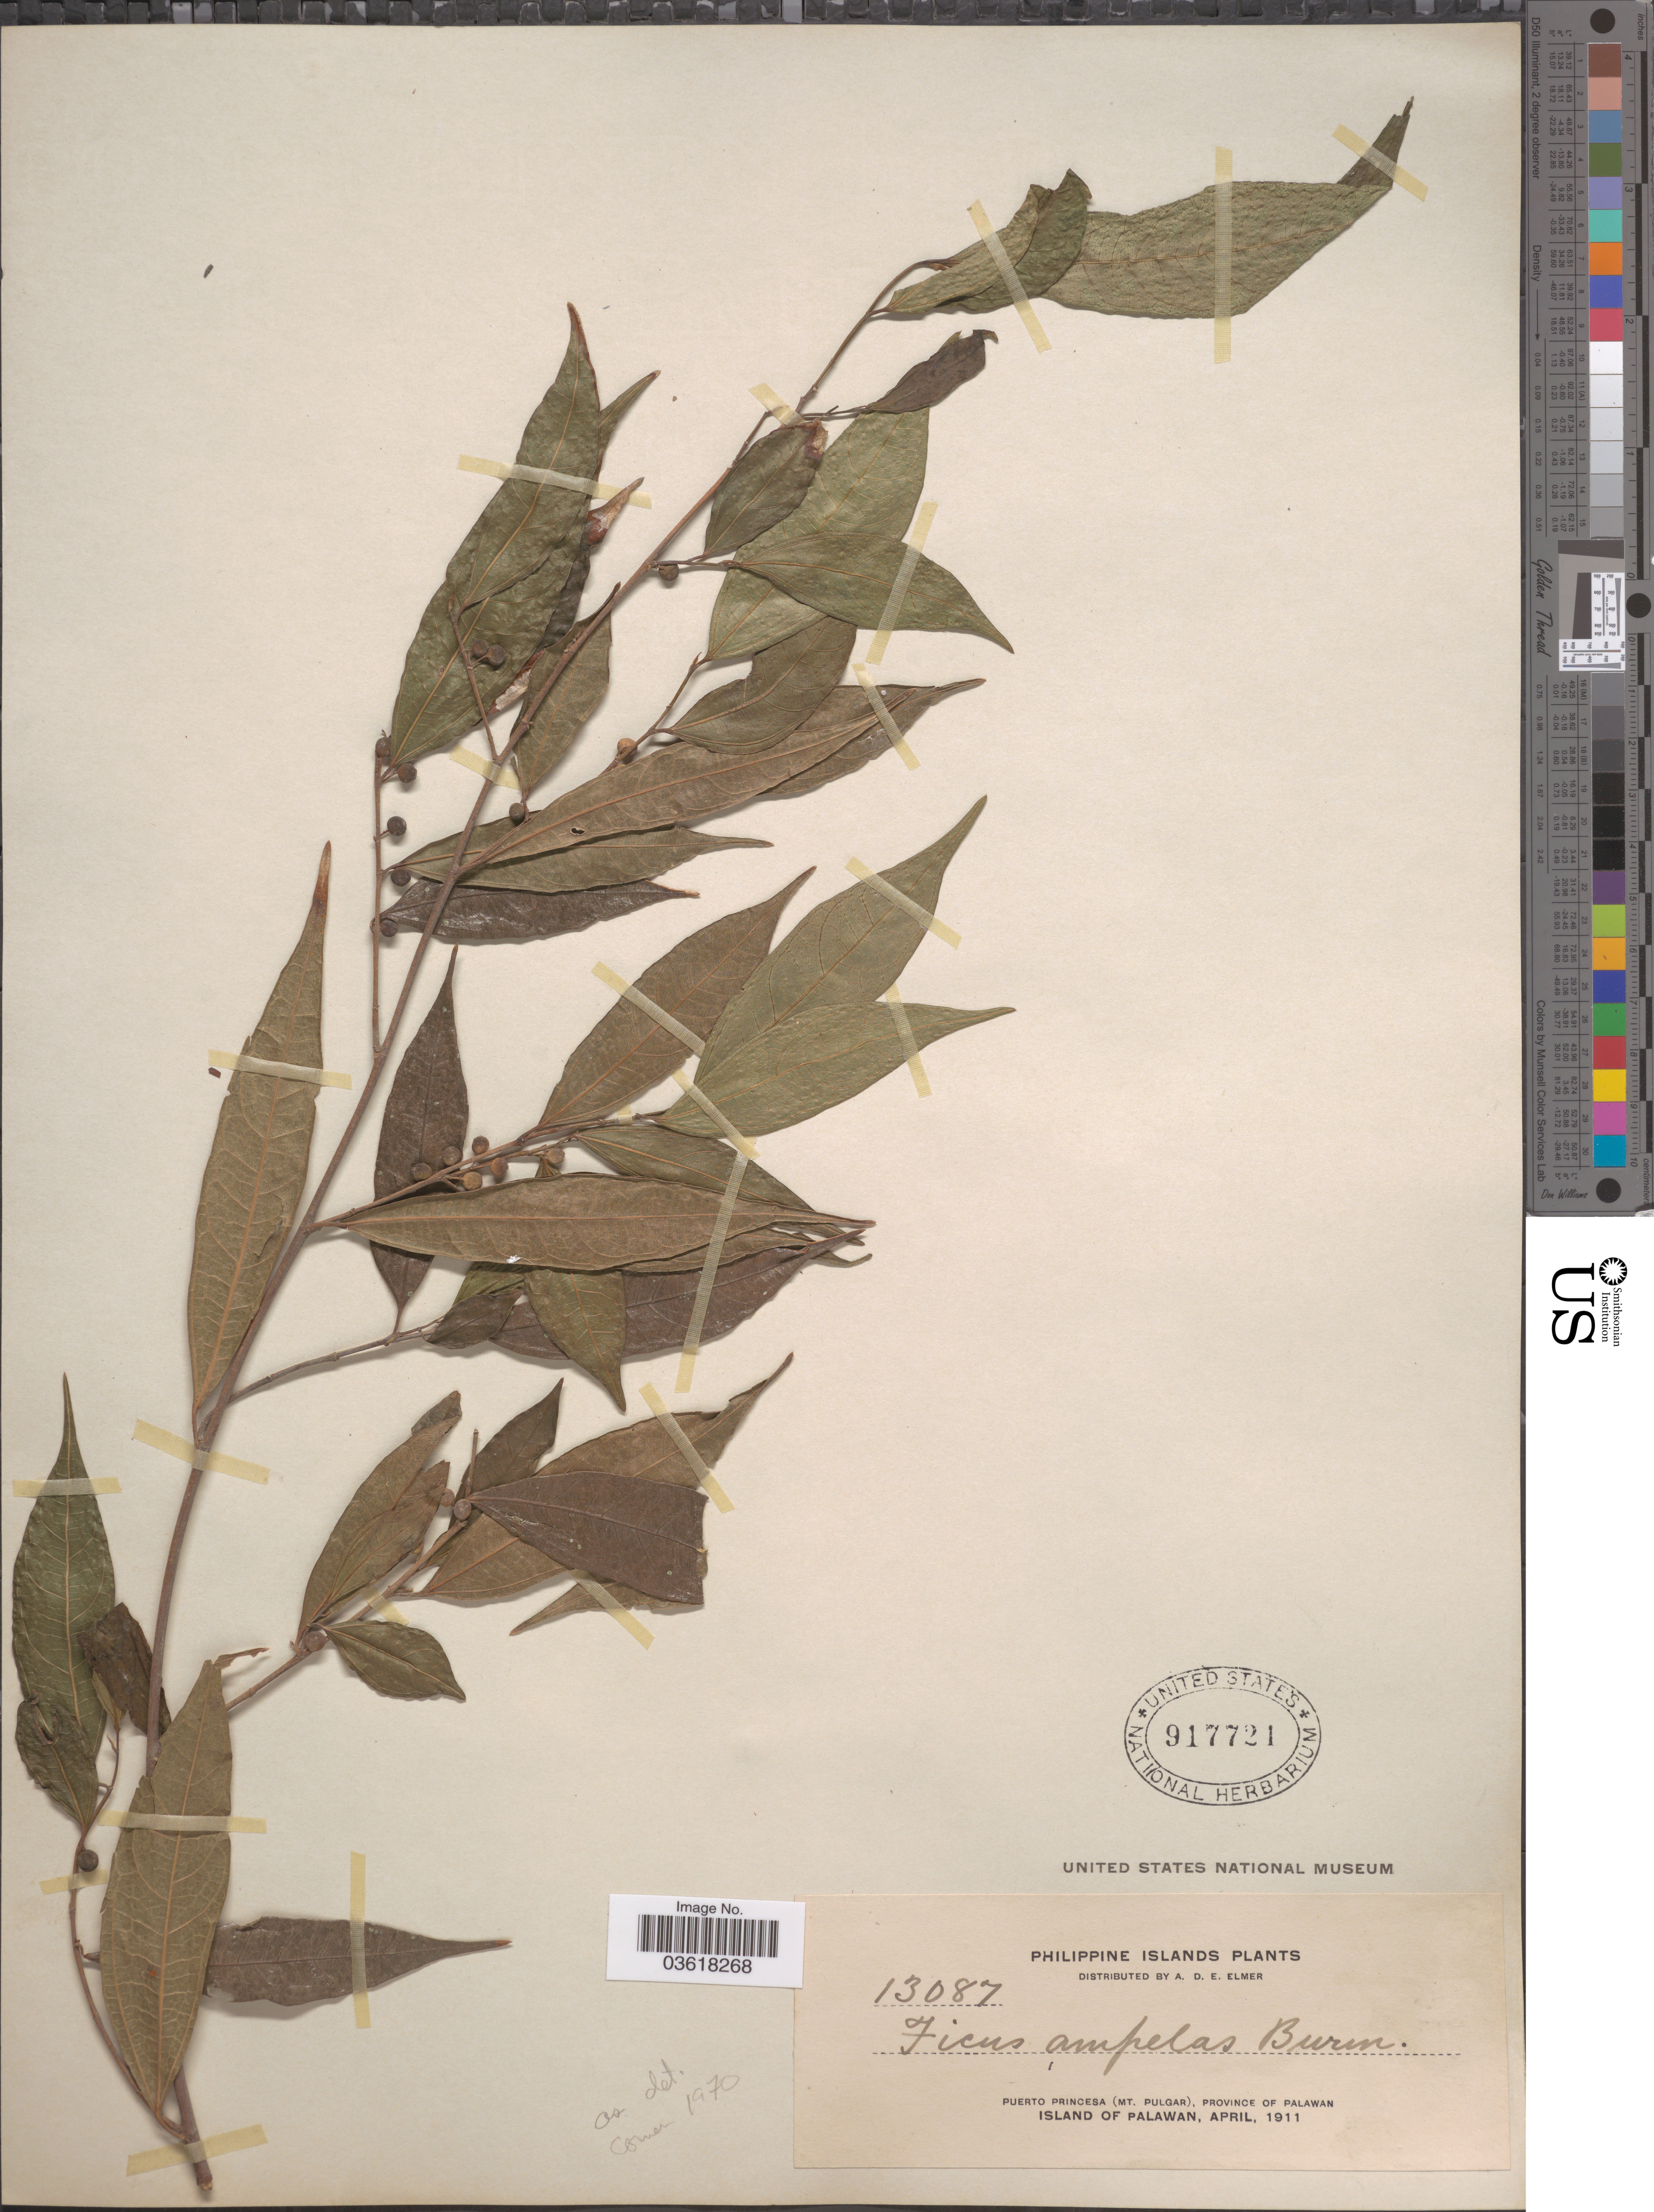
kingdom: Plantae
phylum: Tracheophyta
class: Magnoliopsida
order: Rosales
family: Moraceae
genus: Ficus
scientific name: Ficus ampelos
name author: Burm. f.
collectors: A. D. E. Elmer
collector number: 13087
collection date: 1911-04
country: Philippines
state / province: Mimaropa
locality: Puerto Princesa (Mt. Pulgar), Province of Palawan, Island of Palawan.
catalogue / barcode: US 917721